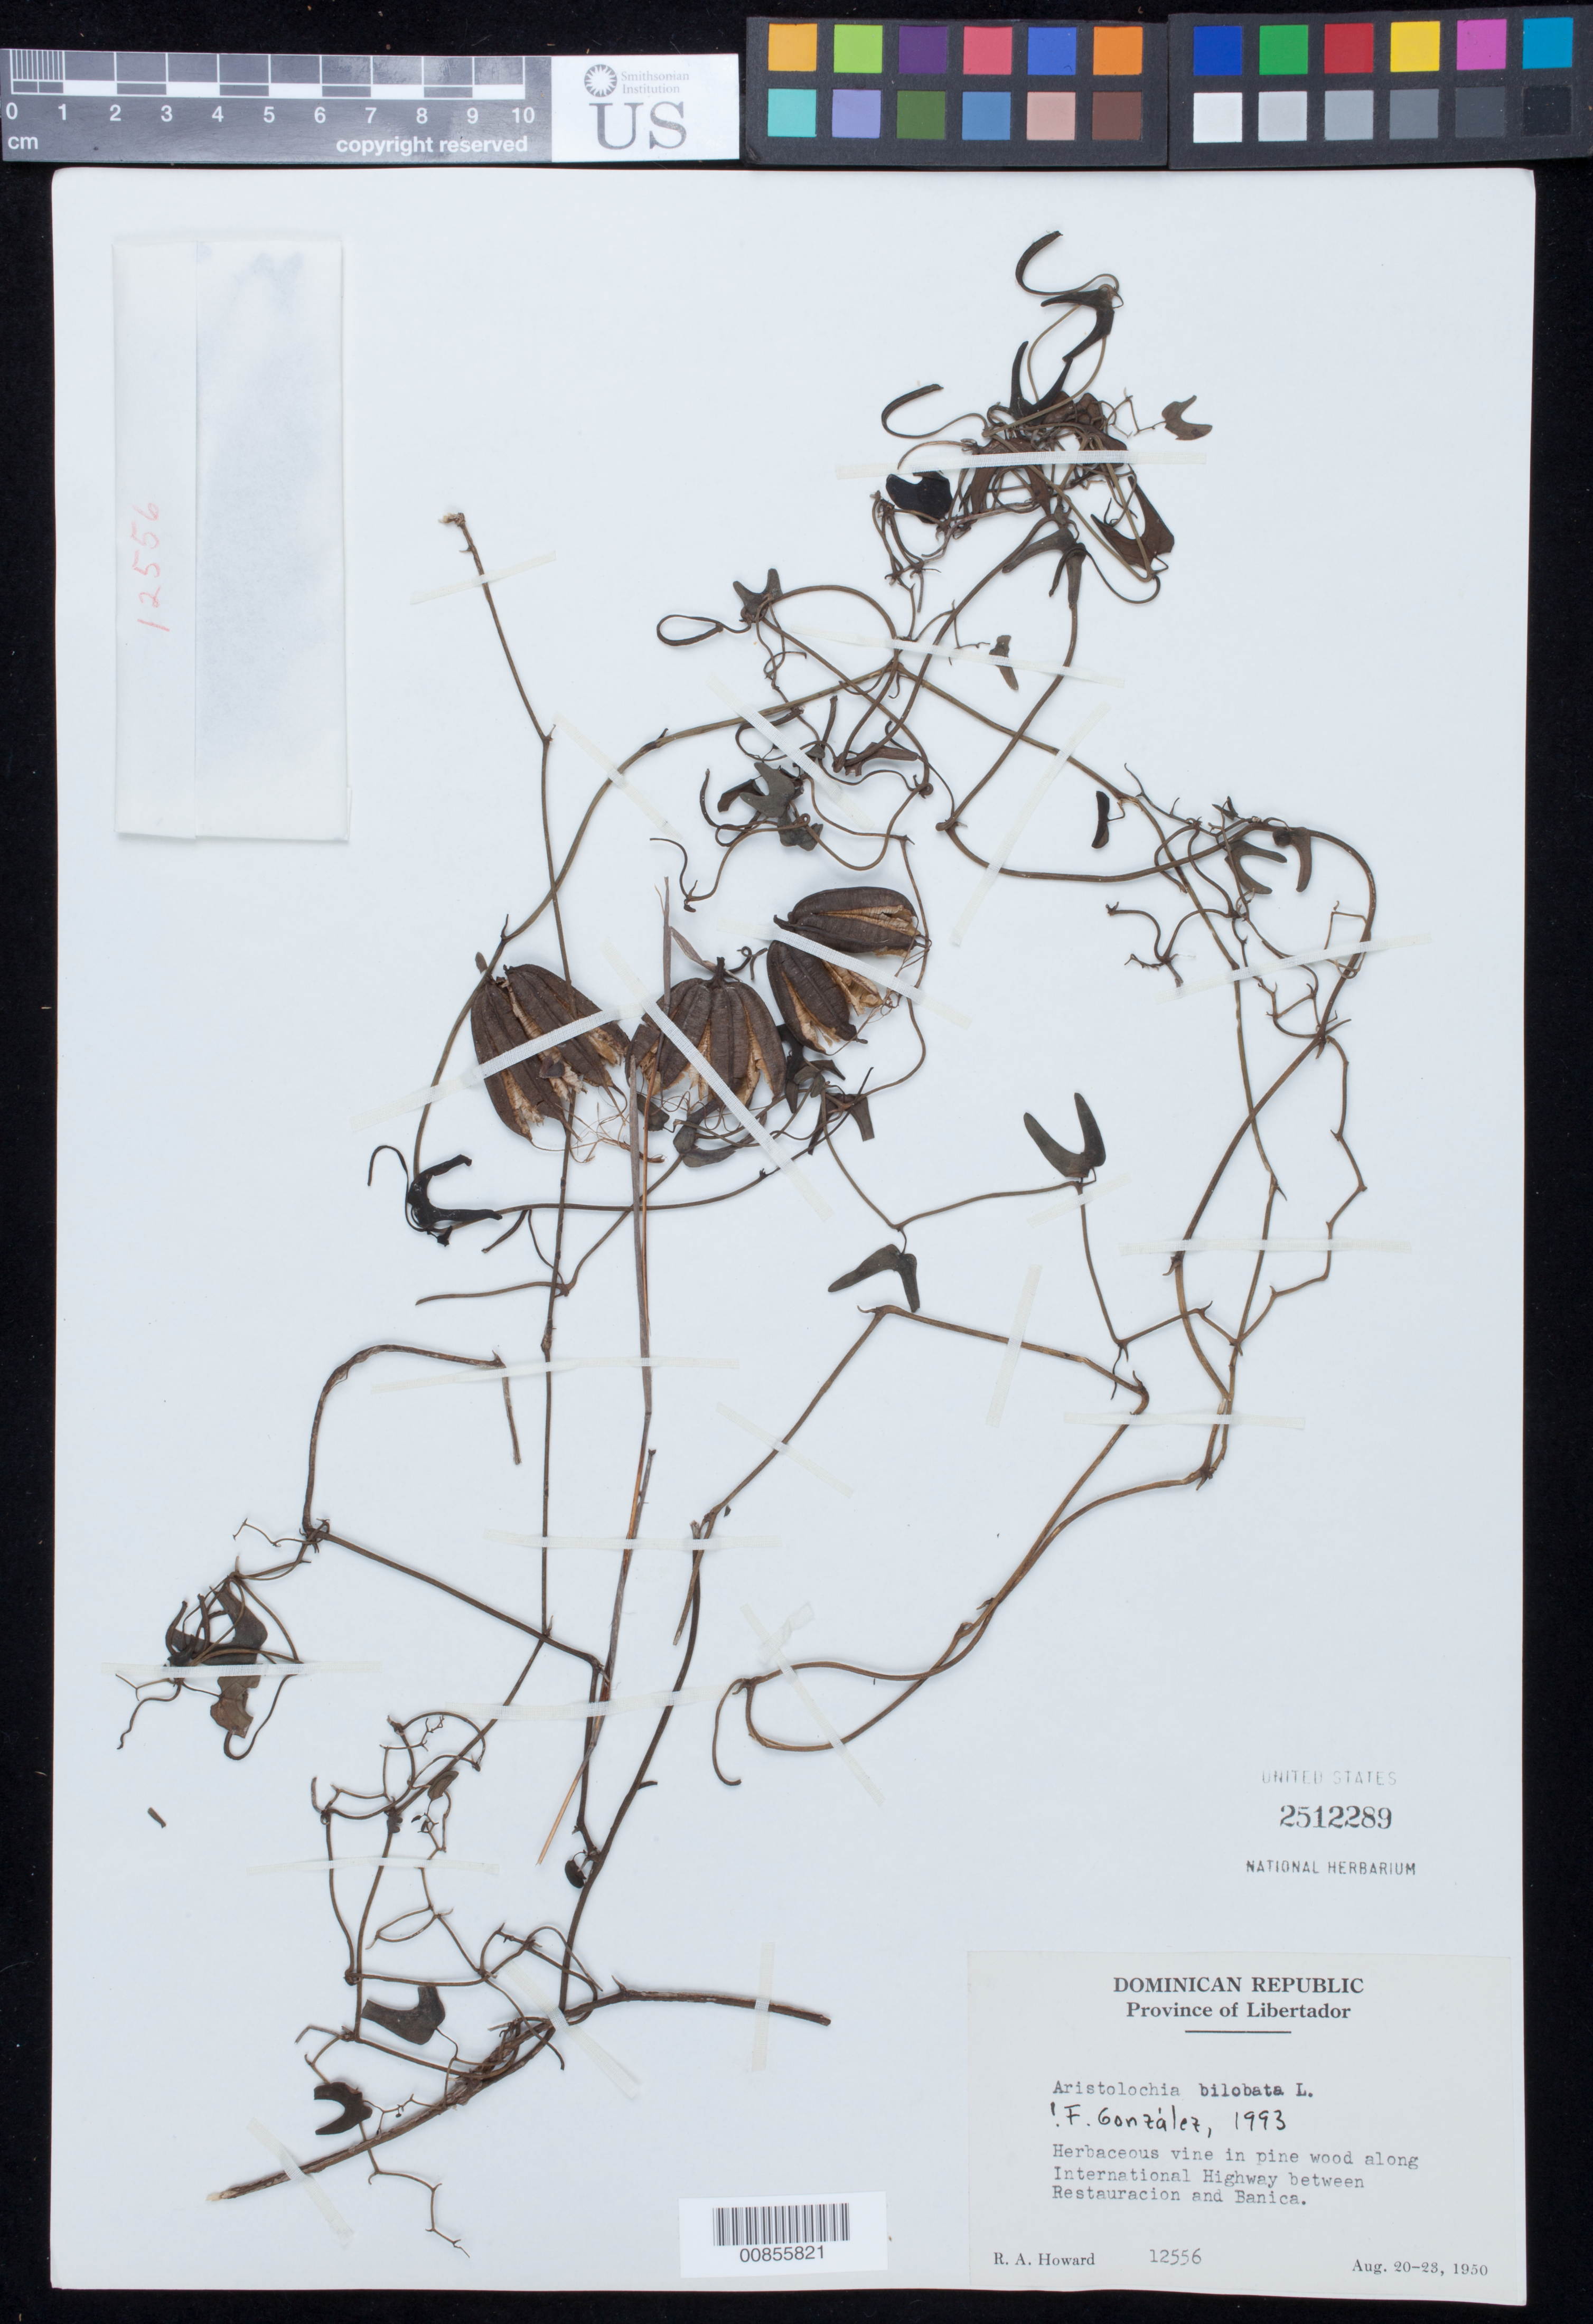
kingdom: Plantae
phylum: Tracheophyta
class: Magnoliopsida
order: Piperales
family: Aristolochiaceae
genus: Aristolochia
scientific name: Aristolochia sp.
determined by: Fernandez, E.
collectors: R. A. Howard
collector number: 12556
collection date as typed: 20 Aug 1950 to 23 Aug 1950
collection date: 1950-08-20/1950-08-23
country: Dominican Republic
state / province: Dajabon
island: Hispaniola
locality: International Highway between Rastauración and Banica. Province of Libertador (obsolete).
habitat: In pine wood.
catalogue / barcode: US 2512289